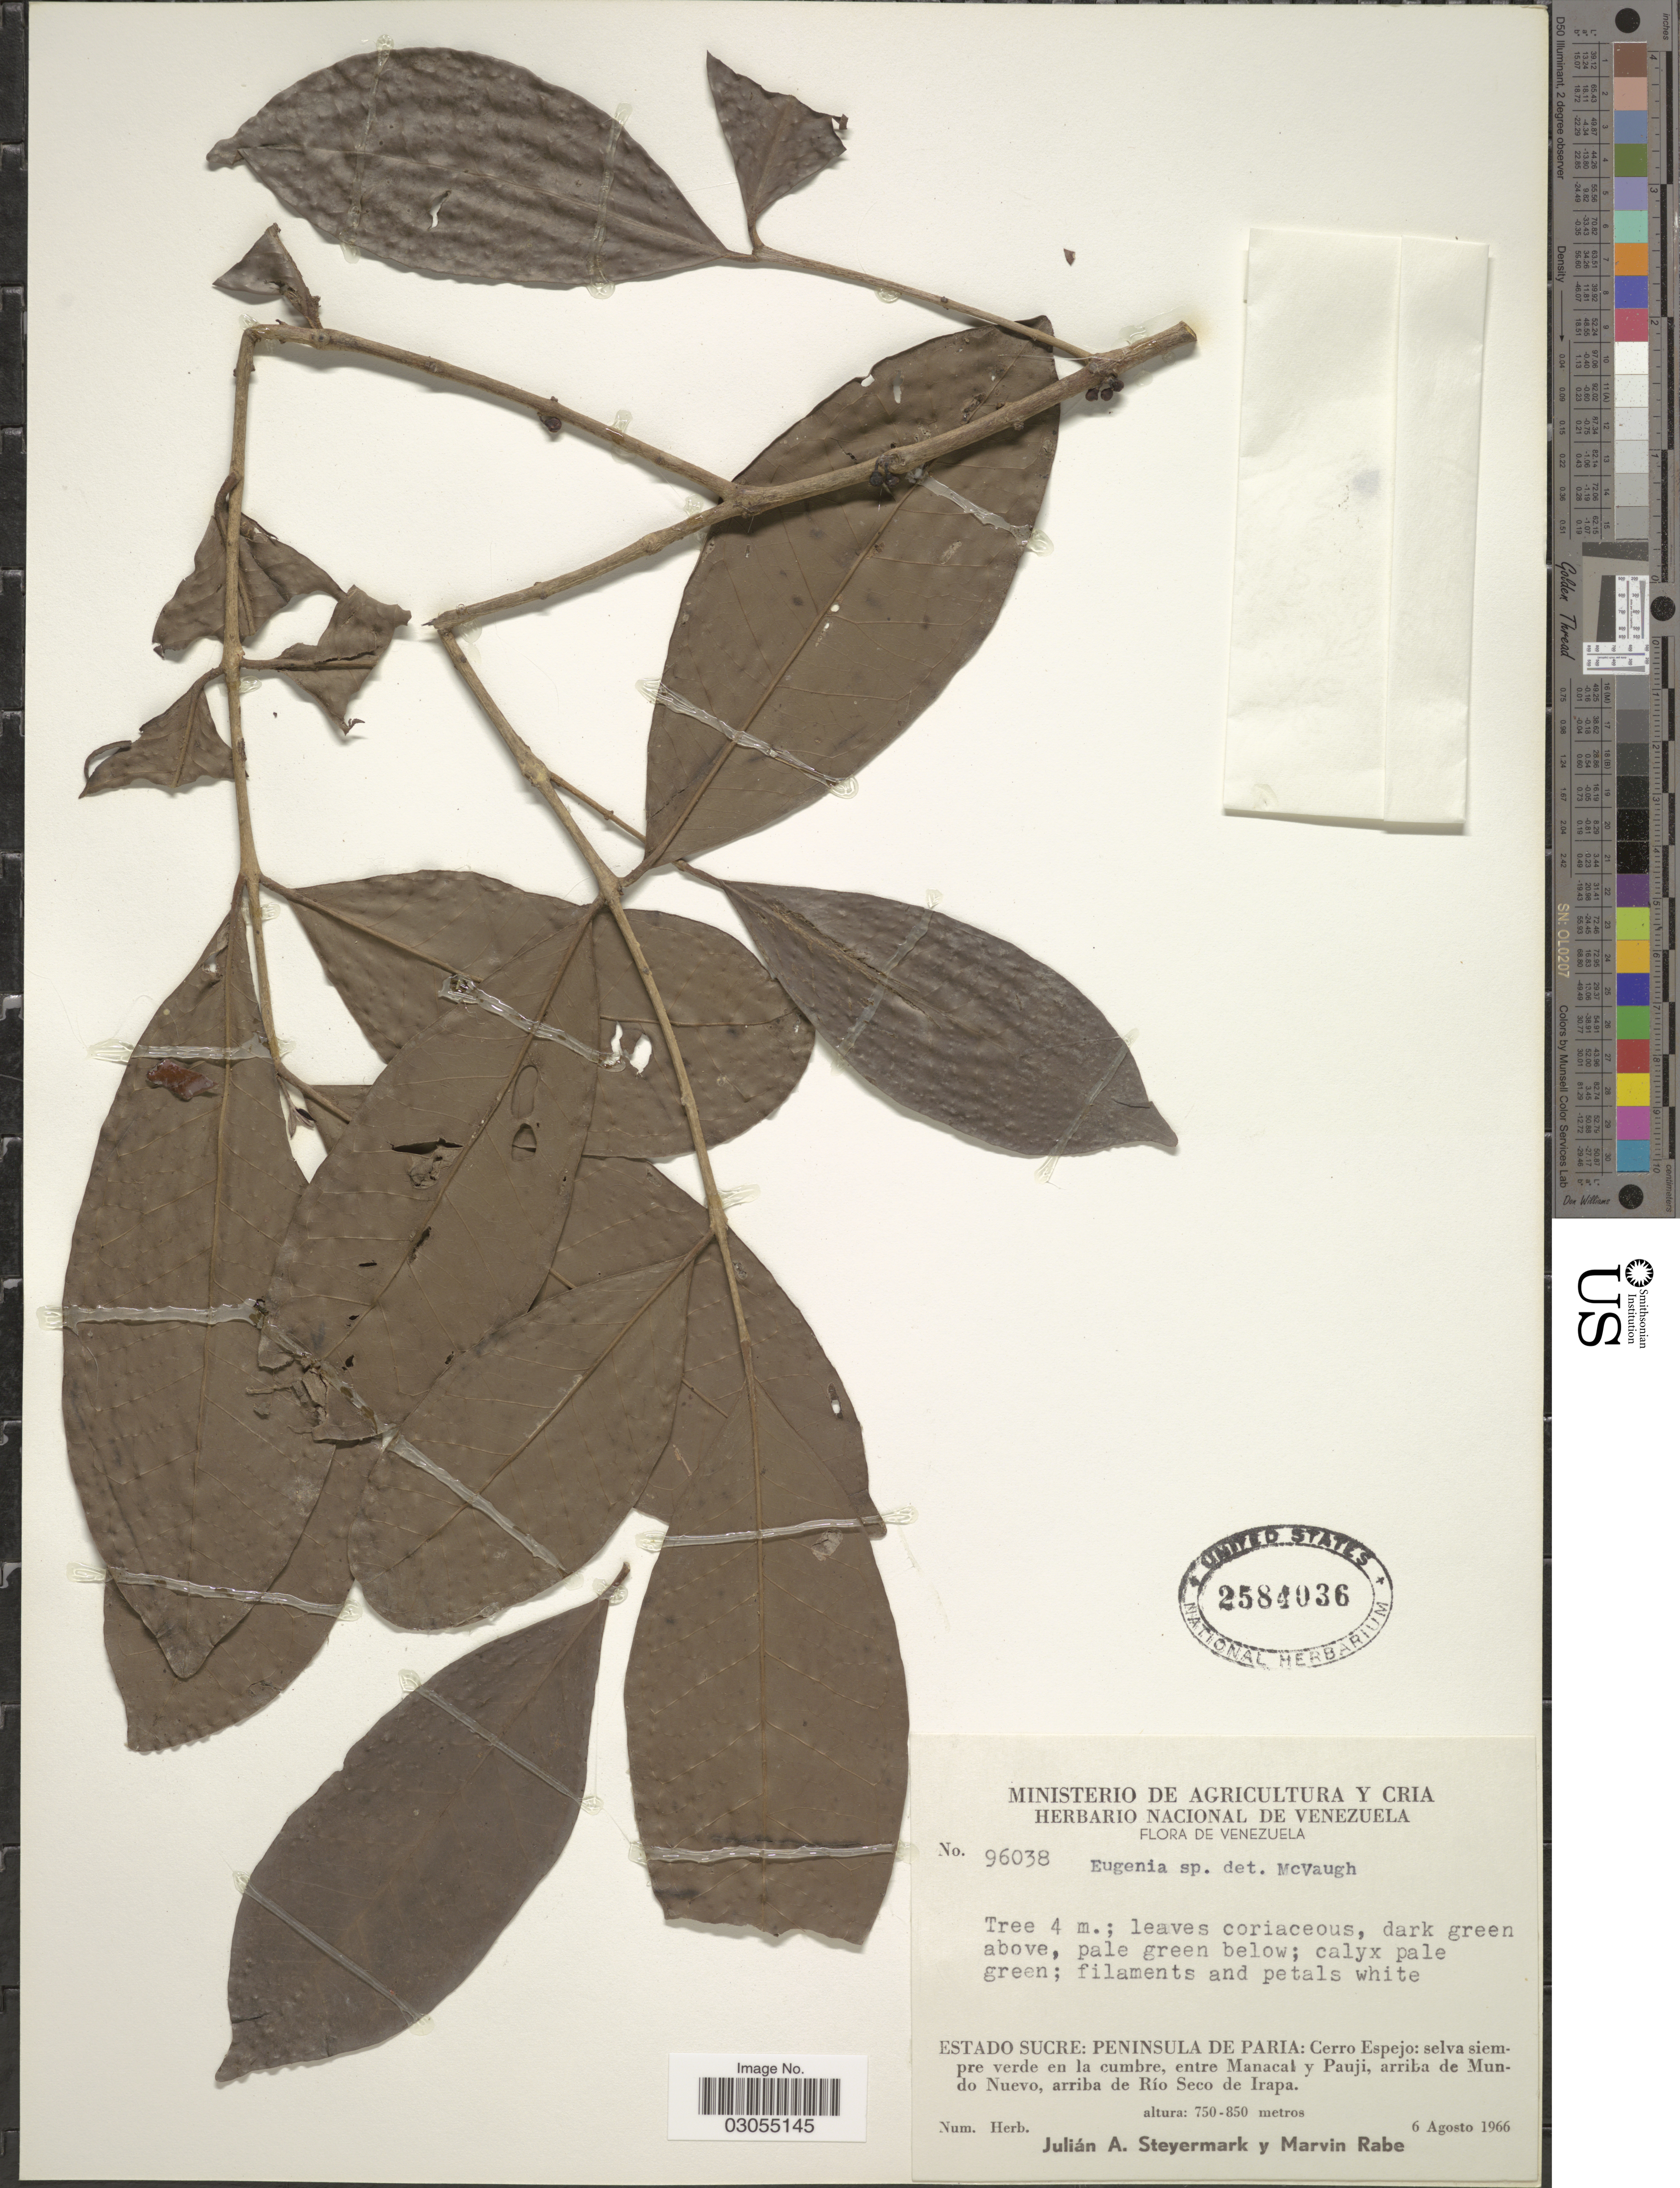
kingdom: Plantae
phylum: Tracheophyta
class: Magnoliopsida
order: Myrtales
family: Myrtaceae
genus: Eugenia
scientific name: Eugenia sp.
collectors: J. Steyermark & M. Rabe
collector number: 96038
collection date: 1966-08-06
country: Venezuela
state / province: Sucre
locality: Peninsula de Paria: Cerro Espejo: selva siempre verde en la cumbre, entre Manacal y Pauji, arriba de Mundo Nuevo, arriba de Río Seco de Irapa.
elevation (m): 750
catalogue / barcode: US 2584036